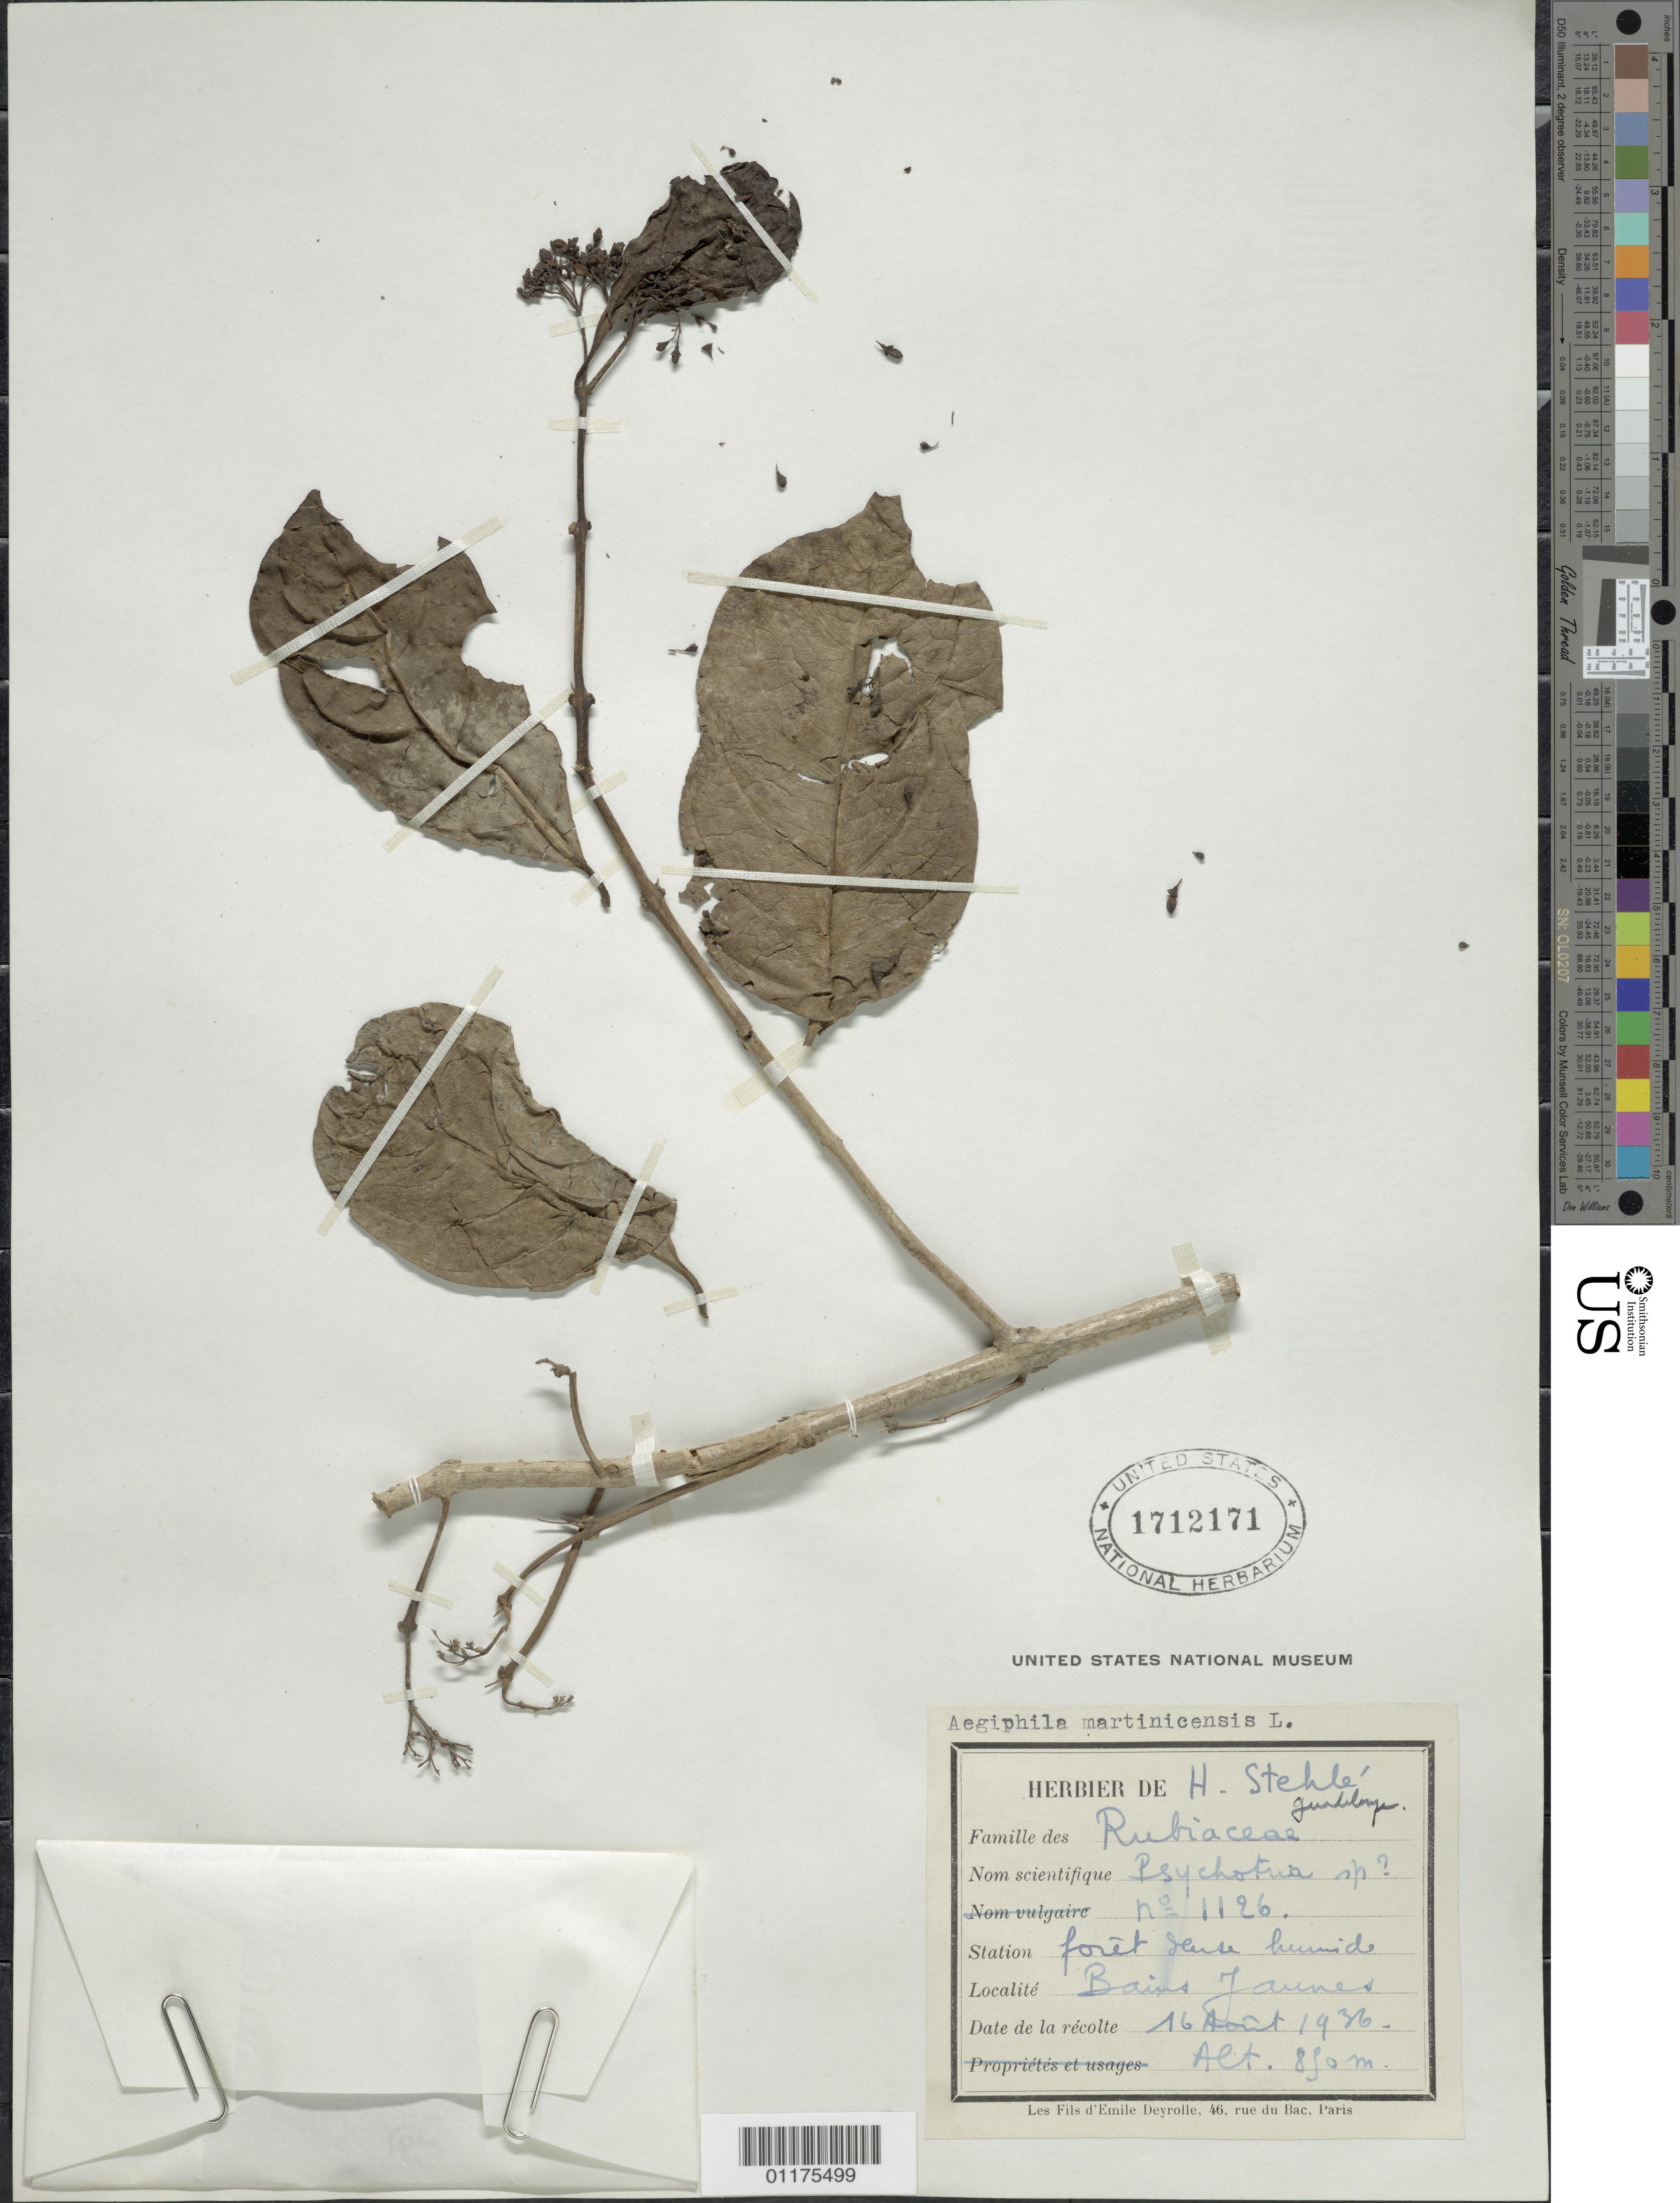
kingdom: Plantae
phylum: Tracheophyta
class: Magnoliopsida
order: Lamiales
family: Lamiaceae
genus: Aegiphila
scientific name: Aegiphila martinicensis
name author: Jacq.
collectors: H. Stehlé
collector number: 1126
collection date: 1936-08-16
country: Guadeloupe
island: Basse-Terre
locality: Bains Jaunes, Sainte Claude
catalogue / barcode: US 1712171